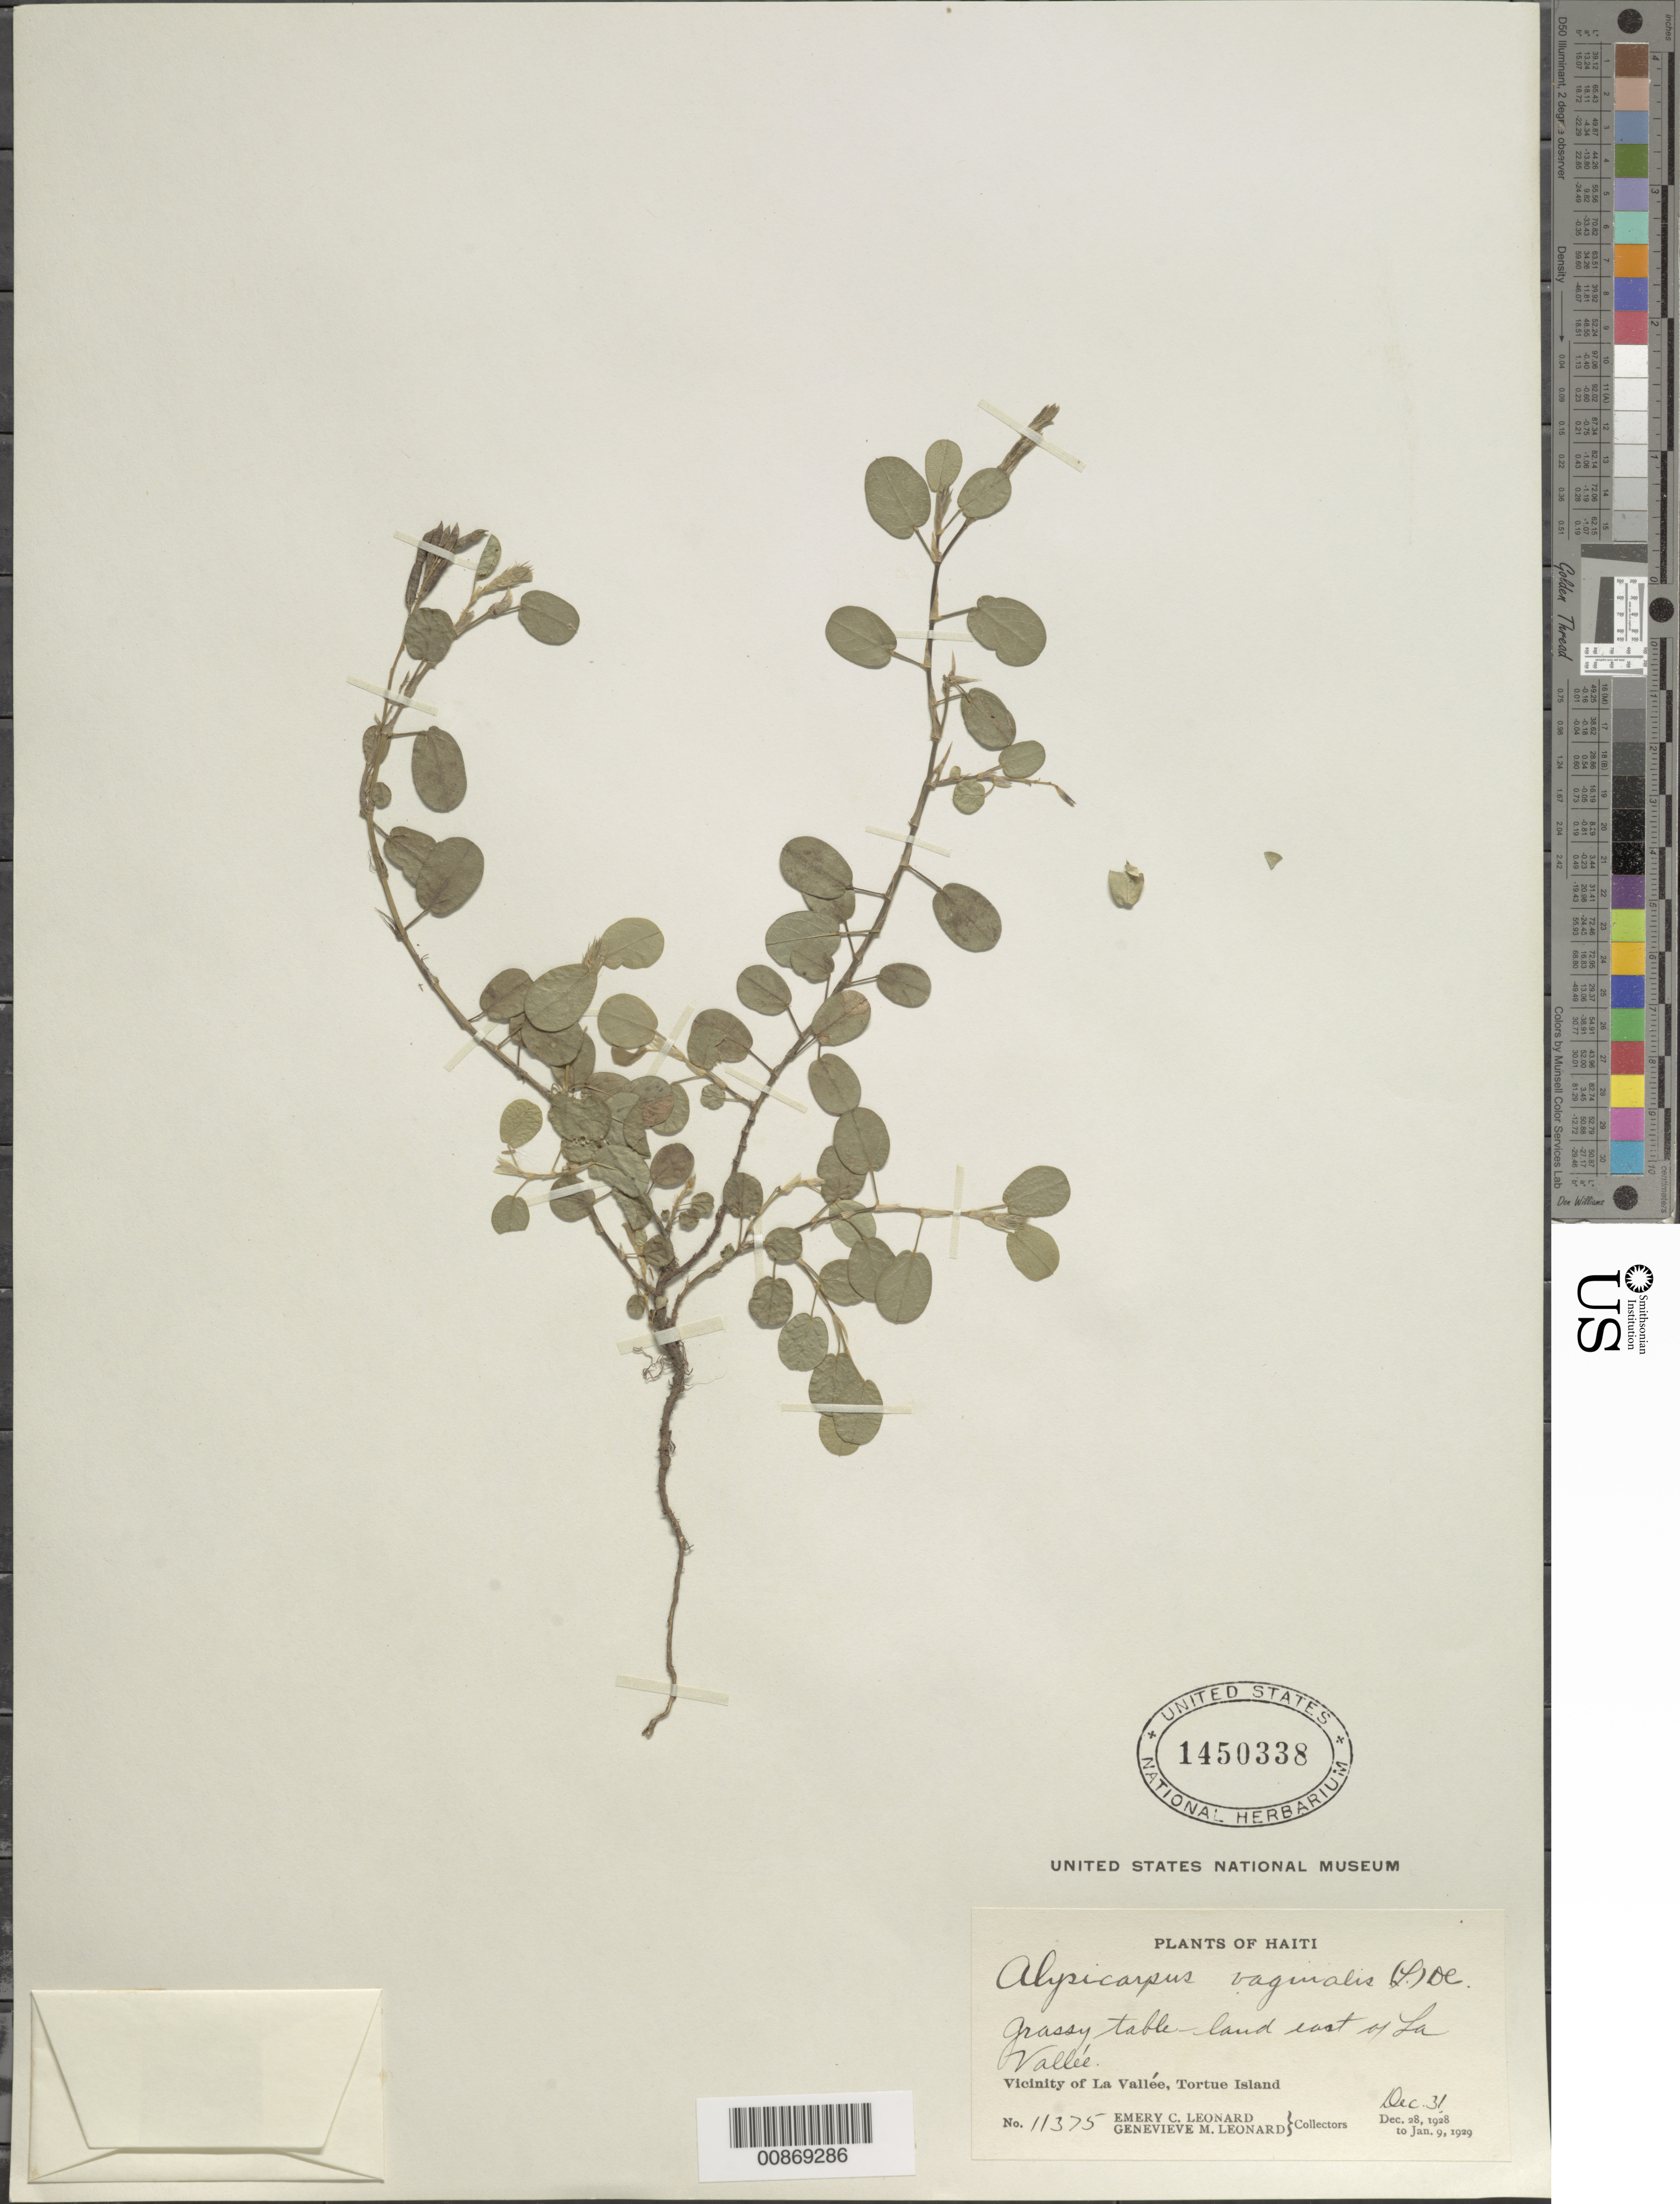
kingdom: Plantae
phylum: Tracheophyta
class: Magnoliopsida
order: Fabales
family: Fabaceae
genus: Alysicarpus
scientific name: Alysicarpus vaginalis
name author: (L.) DC.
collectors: E. C. Leonard & G. M. Leonard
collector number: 11375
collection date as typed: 31 Dec 1928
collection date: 1928-12-31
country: Haiti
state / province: Nord-Óuest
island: Île de la Tortue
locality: Vicinity of La Vallée, Tortue Island. Grassy table-land east of La Vallée.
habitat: Grassy table-land.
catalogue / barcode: US 1450338